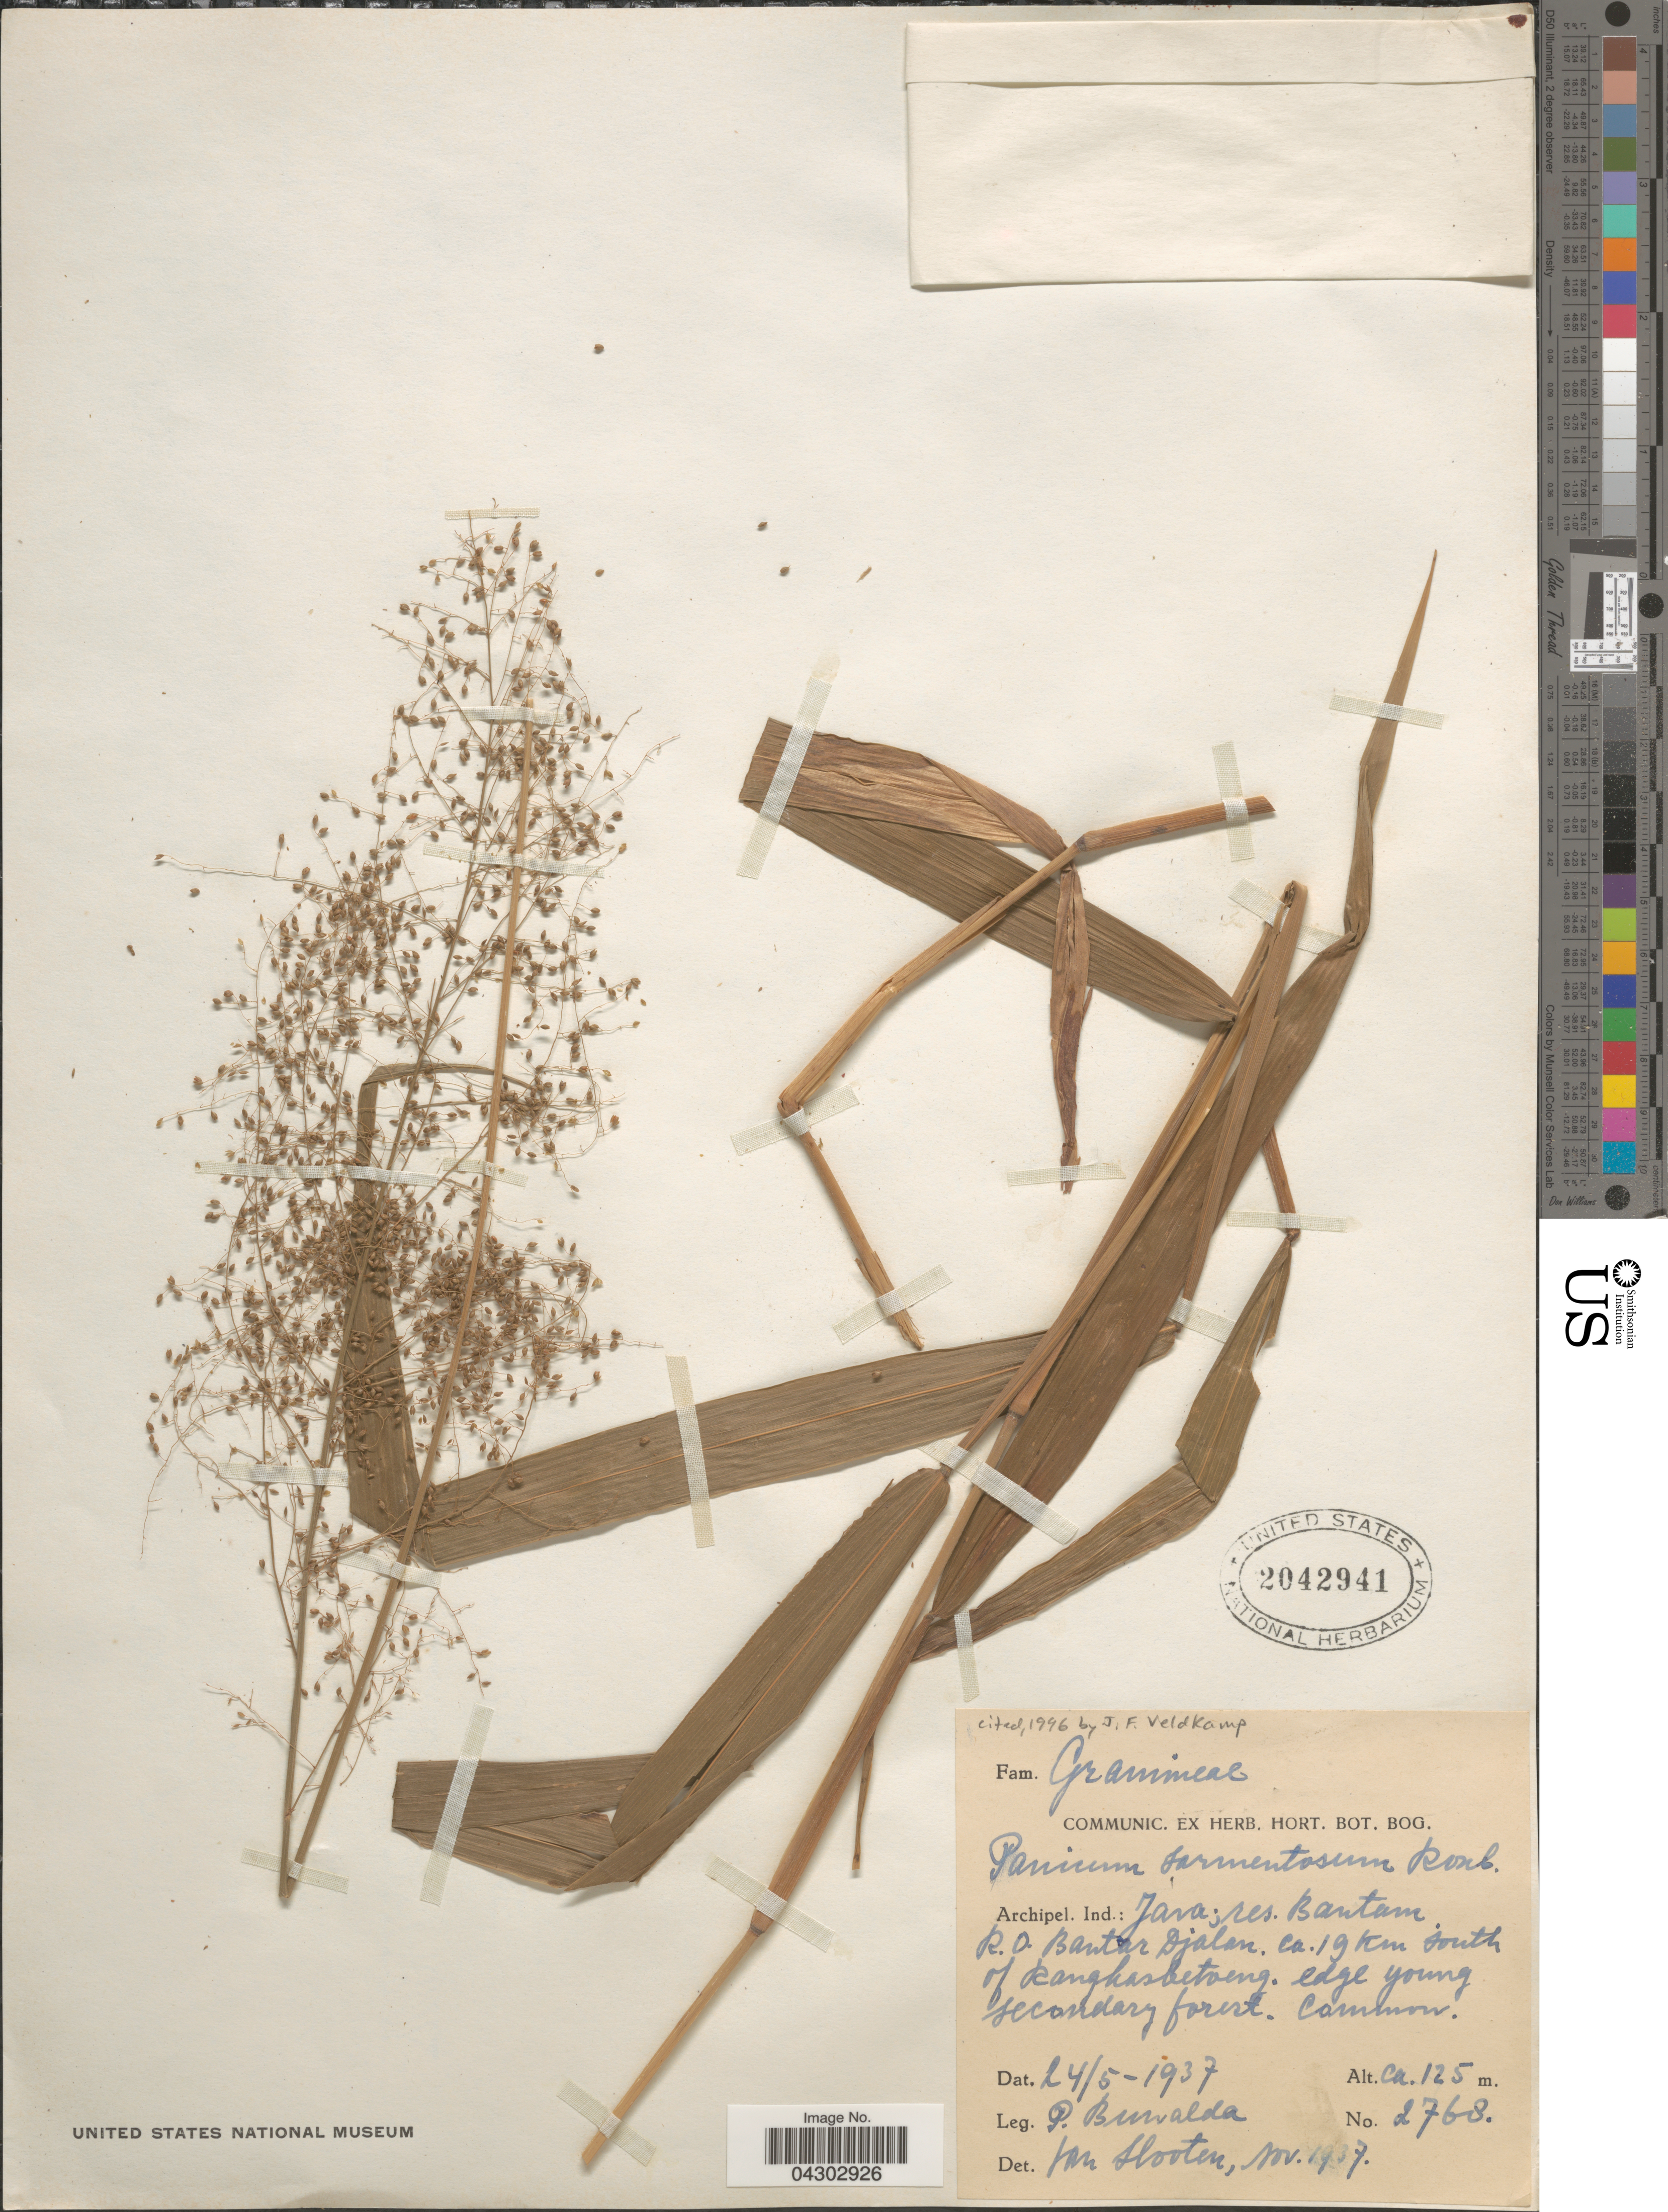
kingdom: Plantae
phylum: Tracheophyta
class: Liliopsida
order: Poales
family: Poaceae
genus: Panicum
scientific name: Panicum sarmentosum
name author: Roxb.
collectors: P. Buwalda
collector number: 2768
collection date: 1937-05-24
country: Indonesia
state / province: Java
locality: Archipel. Ind: res. Bantam. R. O Bantar Djalan. Ca 29 Km south of Rangkasbetoeng.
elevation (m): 125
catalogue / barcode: US 2042941